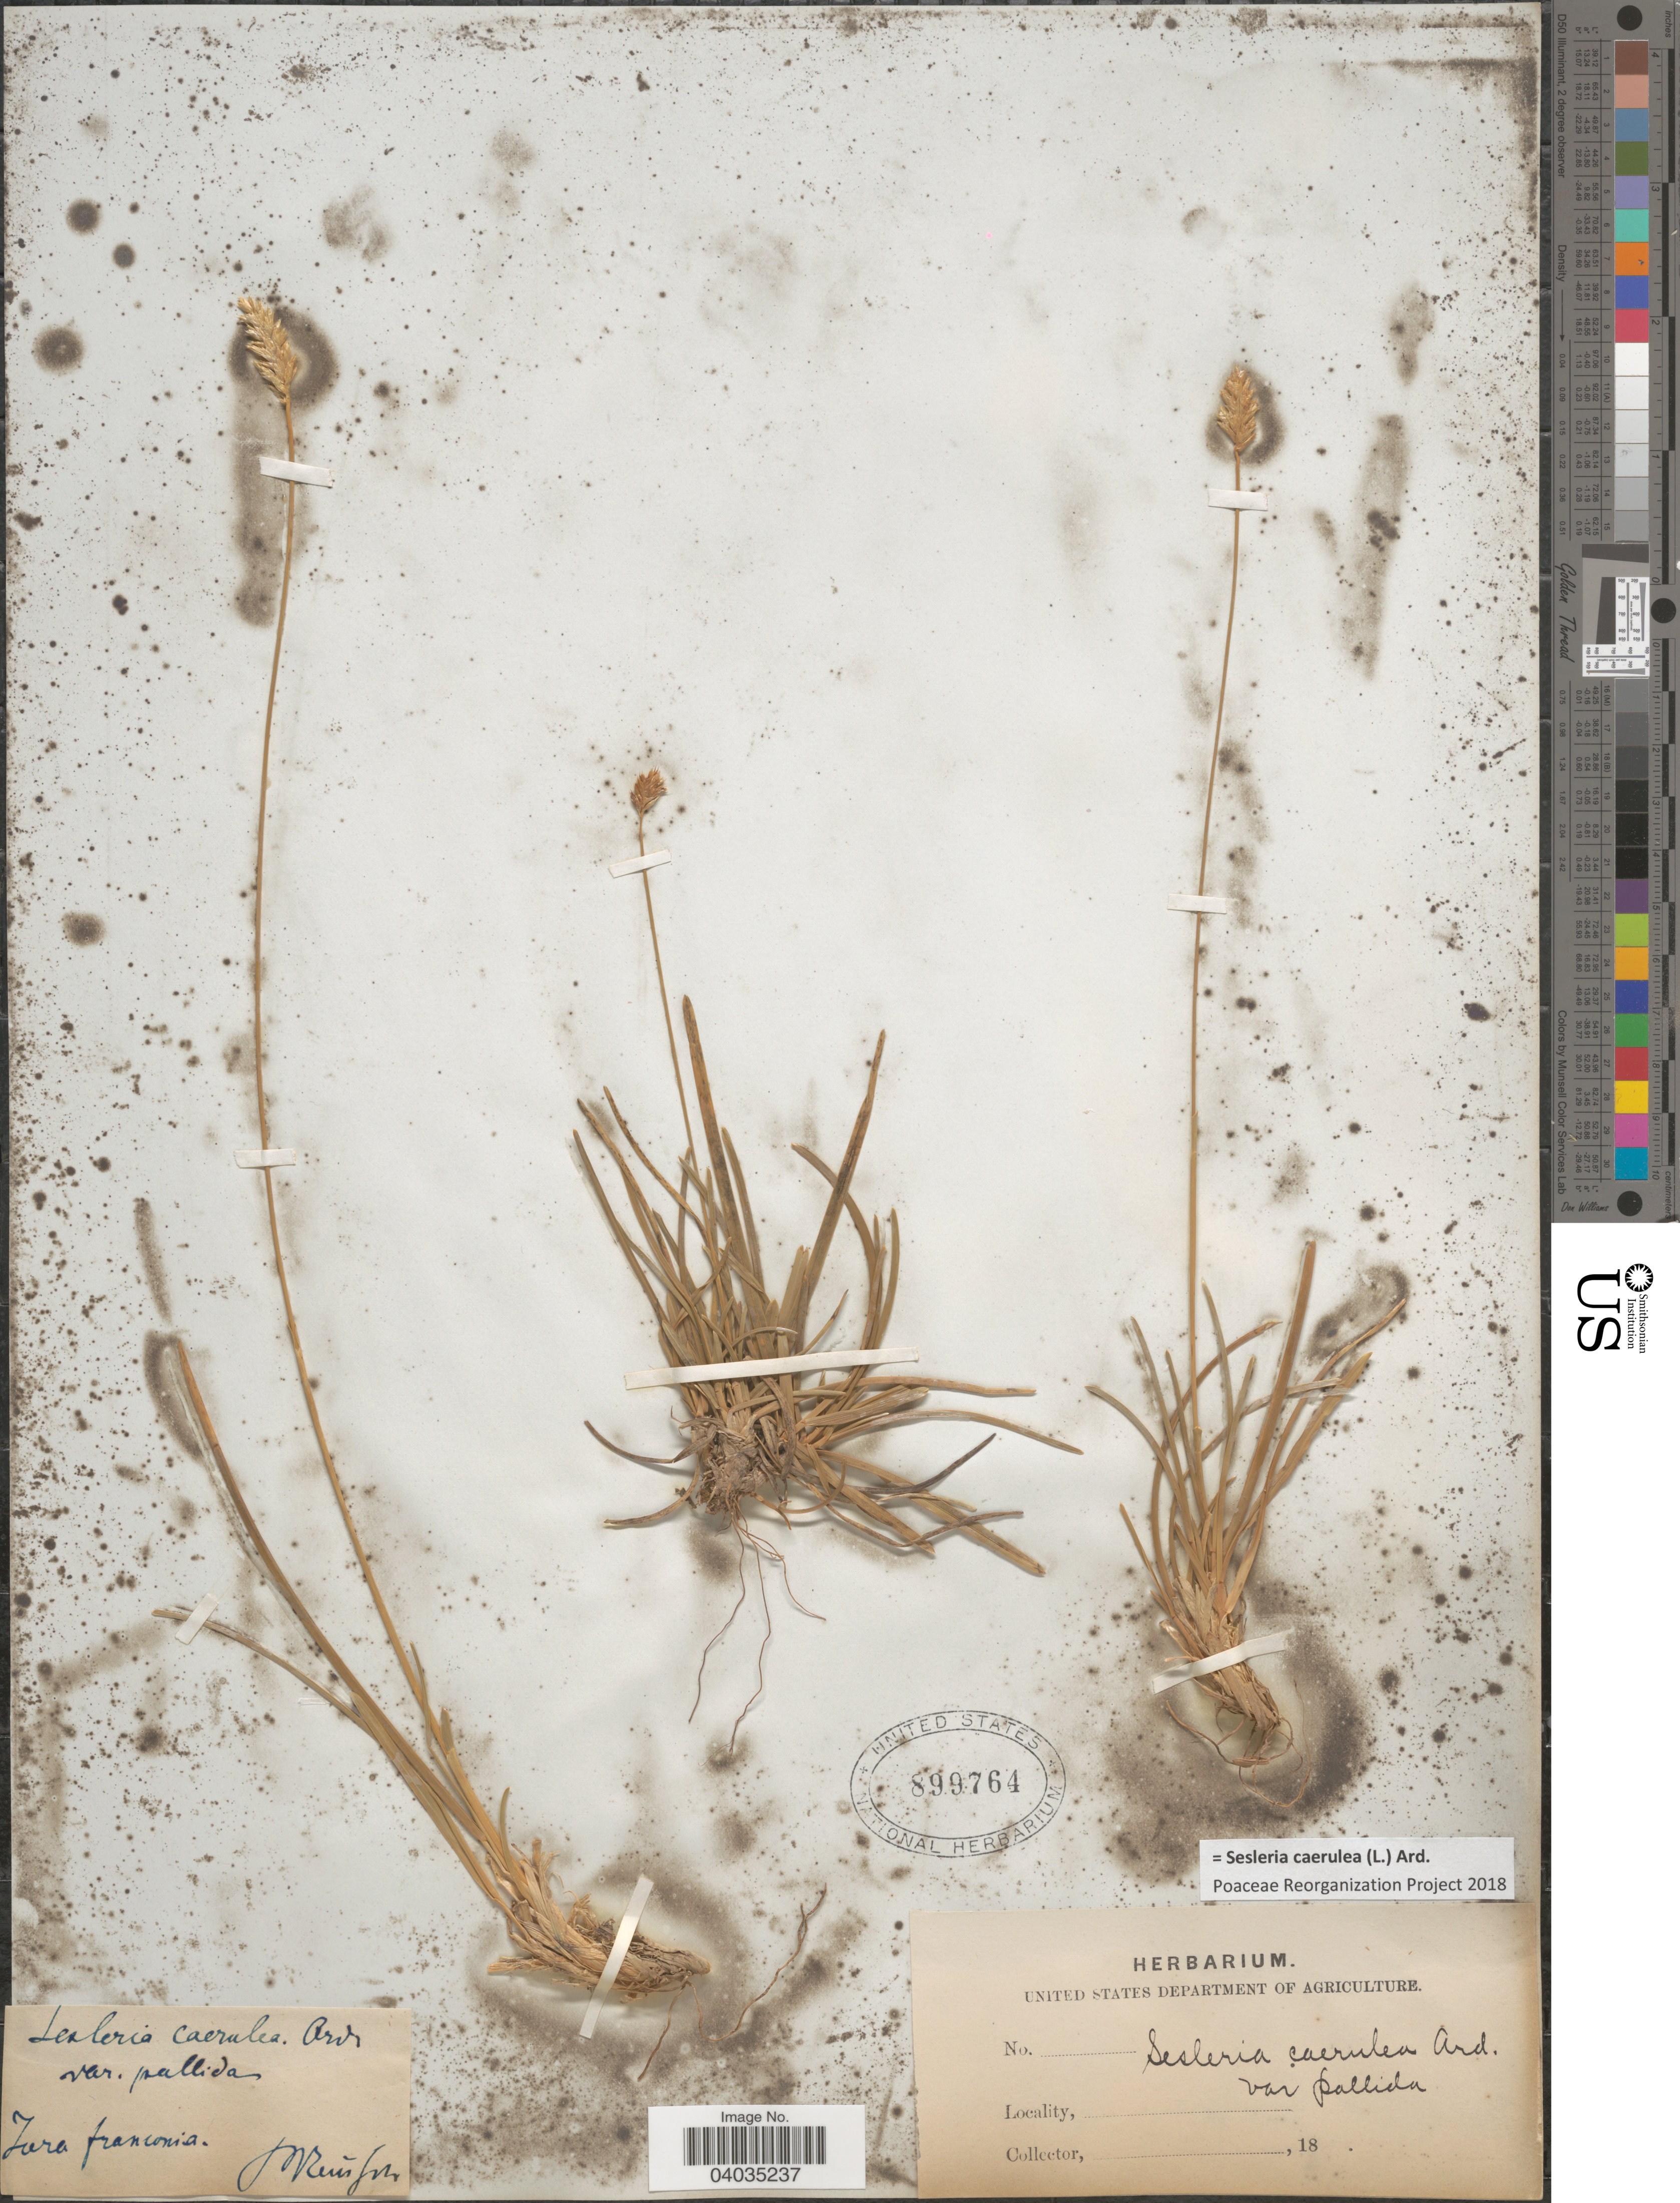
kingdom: Plantae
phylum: Tracheophyta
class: Liliopsida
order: Poales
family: Poaceae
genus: Sesleria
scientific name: Sesleria caerulea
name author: (L.) Ard.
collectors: M. Reinsch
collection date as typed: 18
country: Germany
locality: Jura franconia.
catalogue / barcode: US 899764